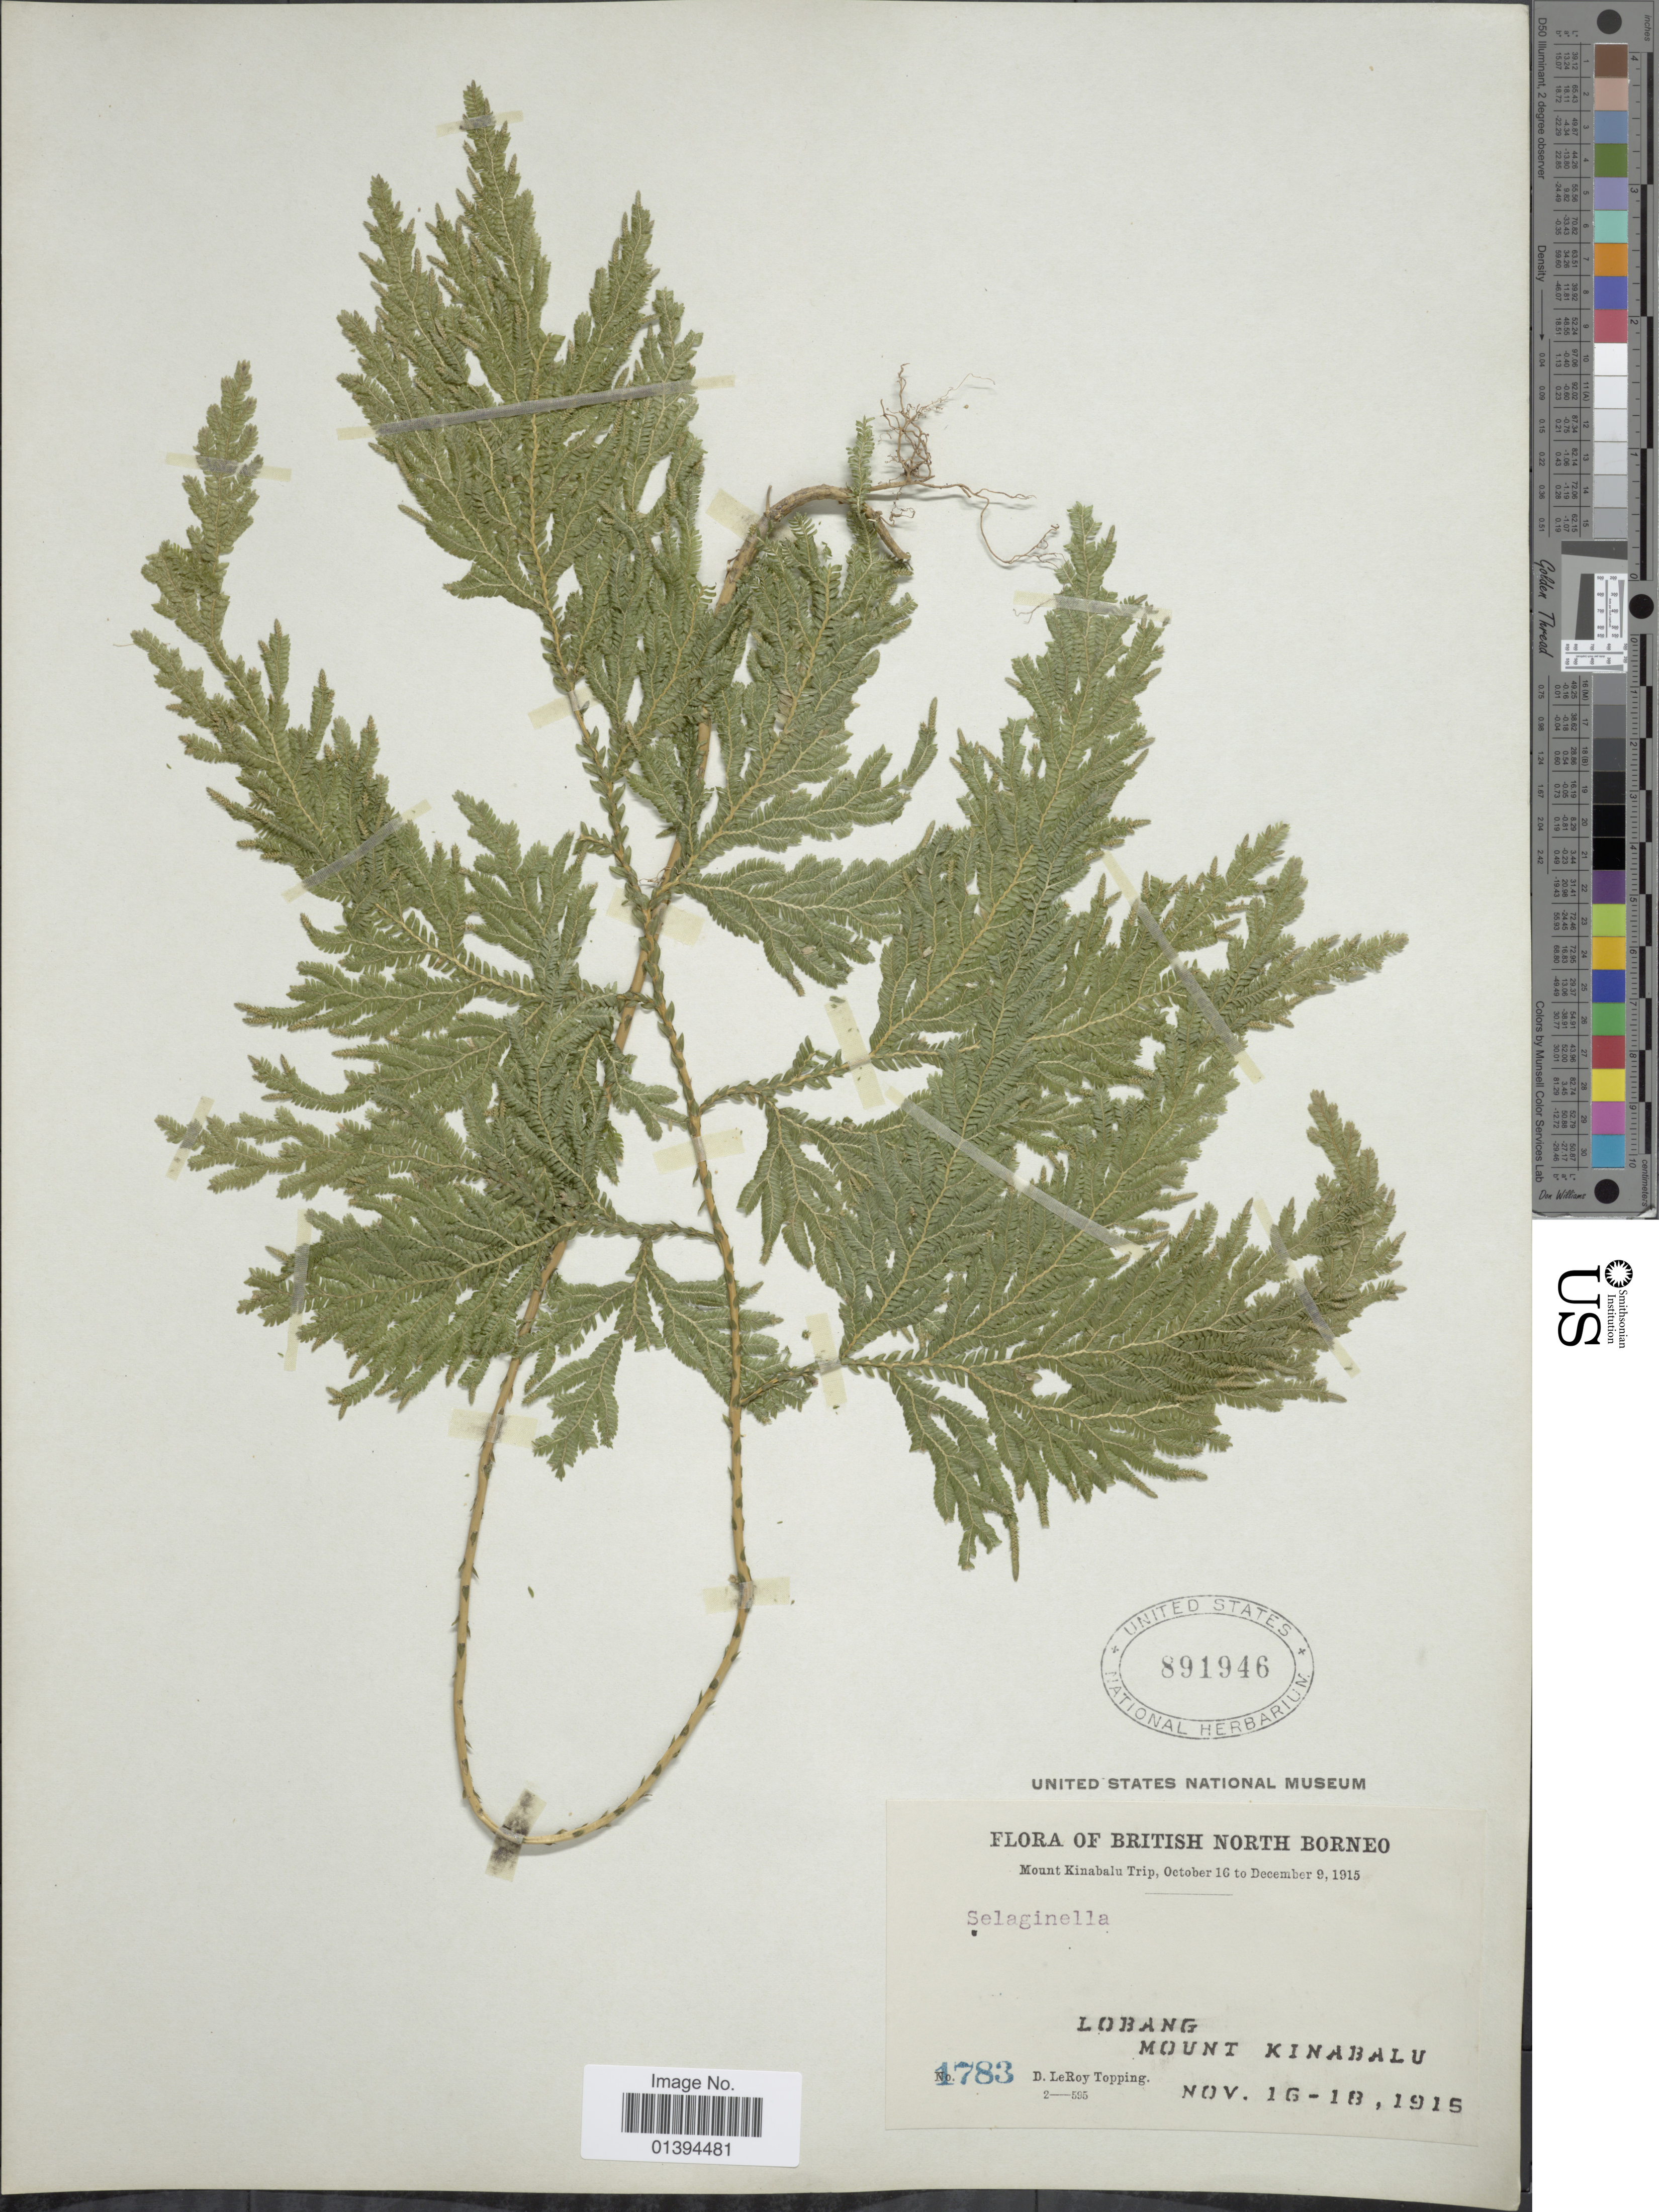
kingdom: Plantae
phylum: Tracheophyta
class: Lycopodiopsida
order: Selaginellales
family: Selaginellaceae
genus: Selaginella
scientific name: Selaginella sp.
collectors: D. L. Topping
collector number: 1783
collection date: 1915-11-16/1915-11-18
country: Malaysia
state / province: Sabah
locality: British North Borneo, Lobang, Mount Kinabalu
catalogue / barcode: US 891946